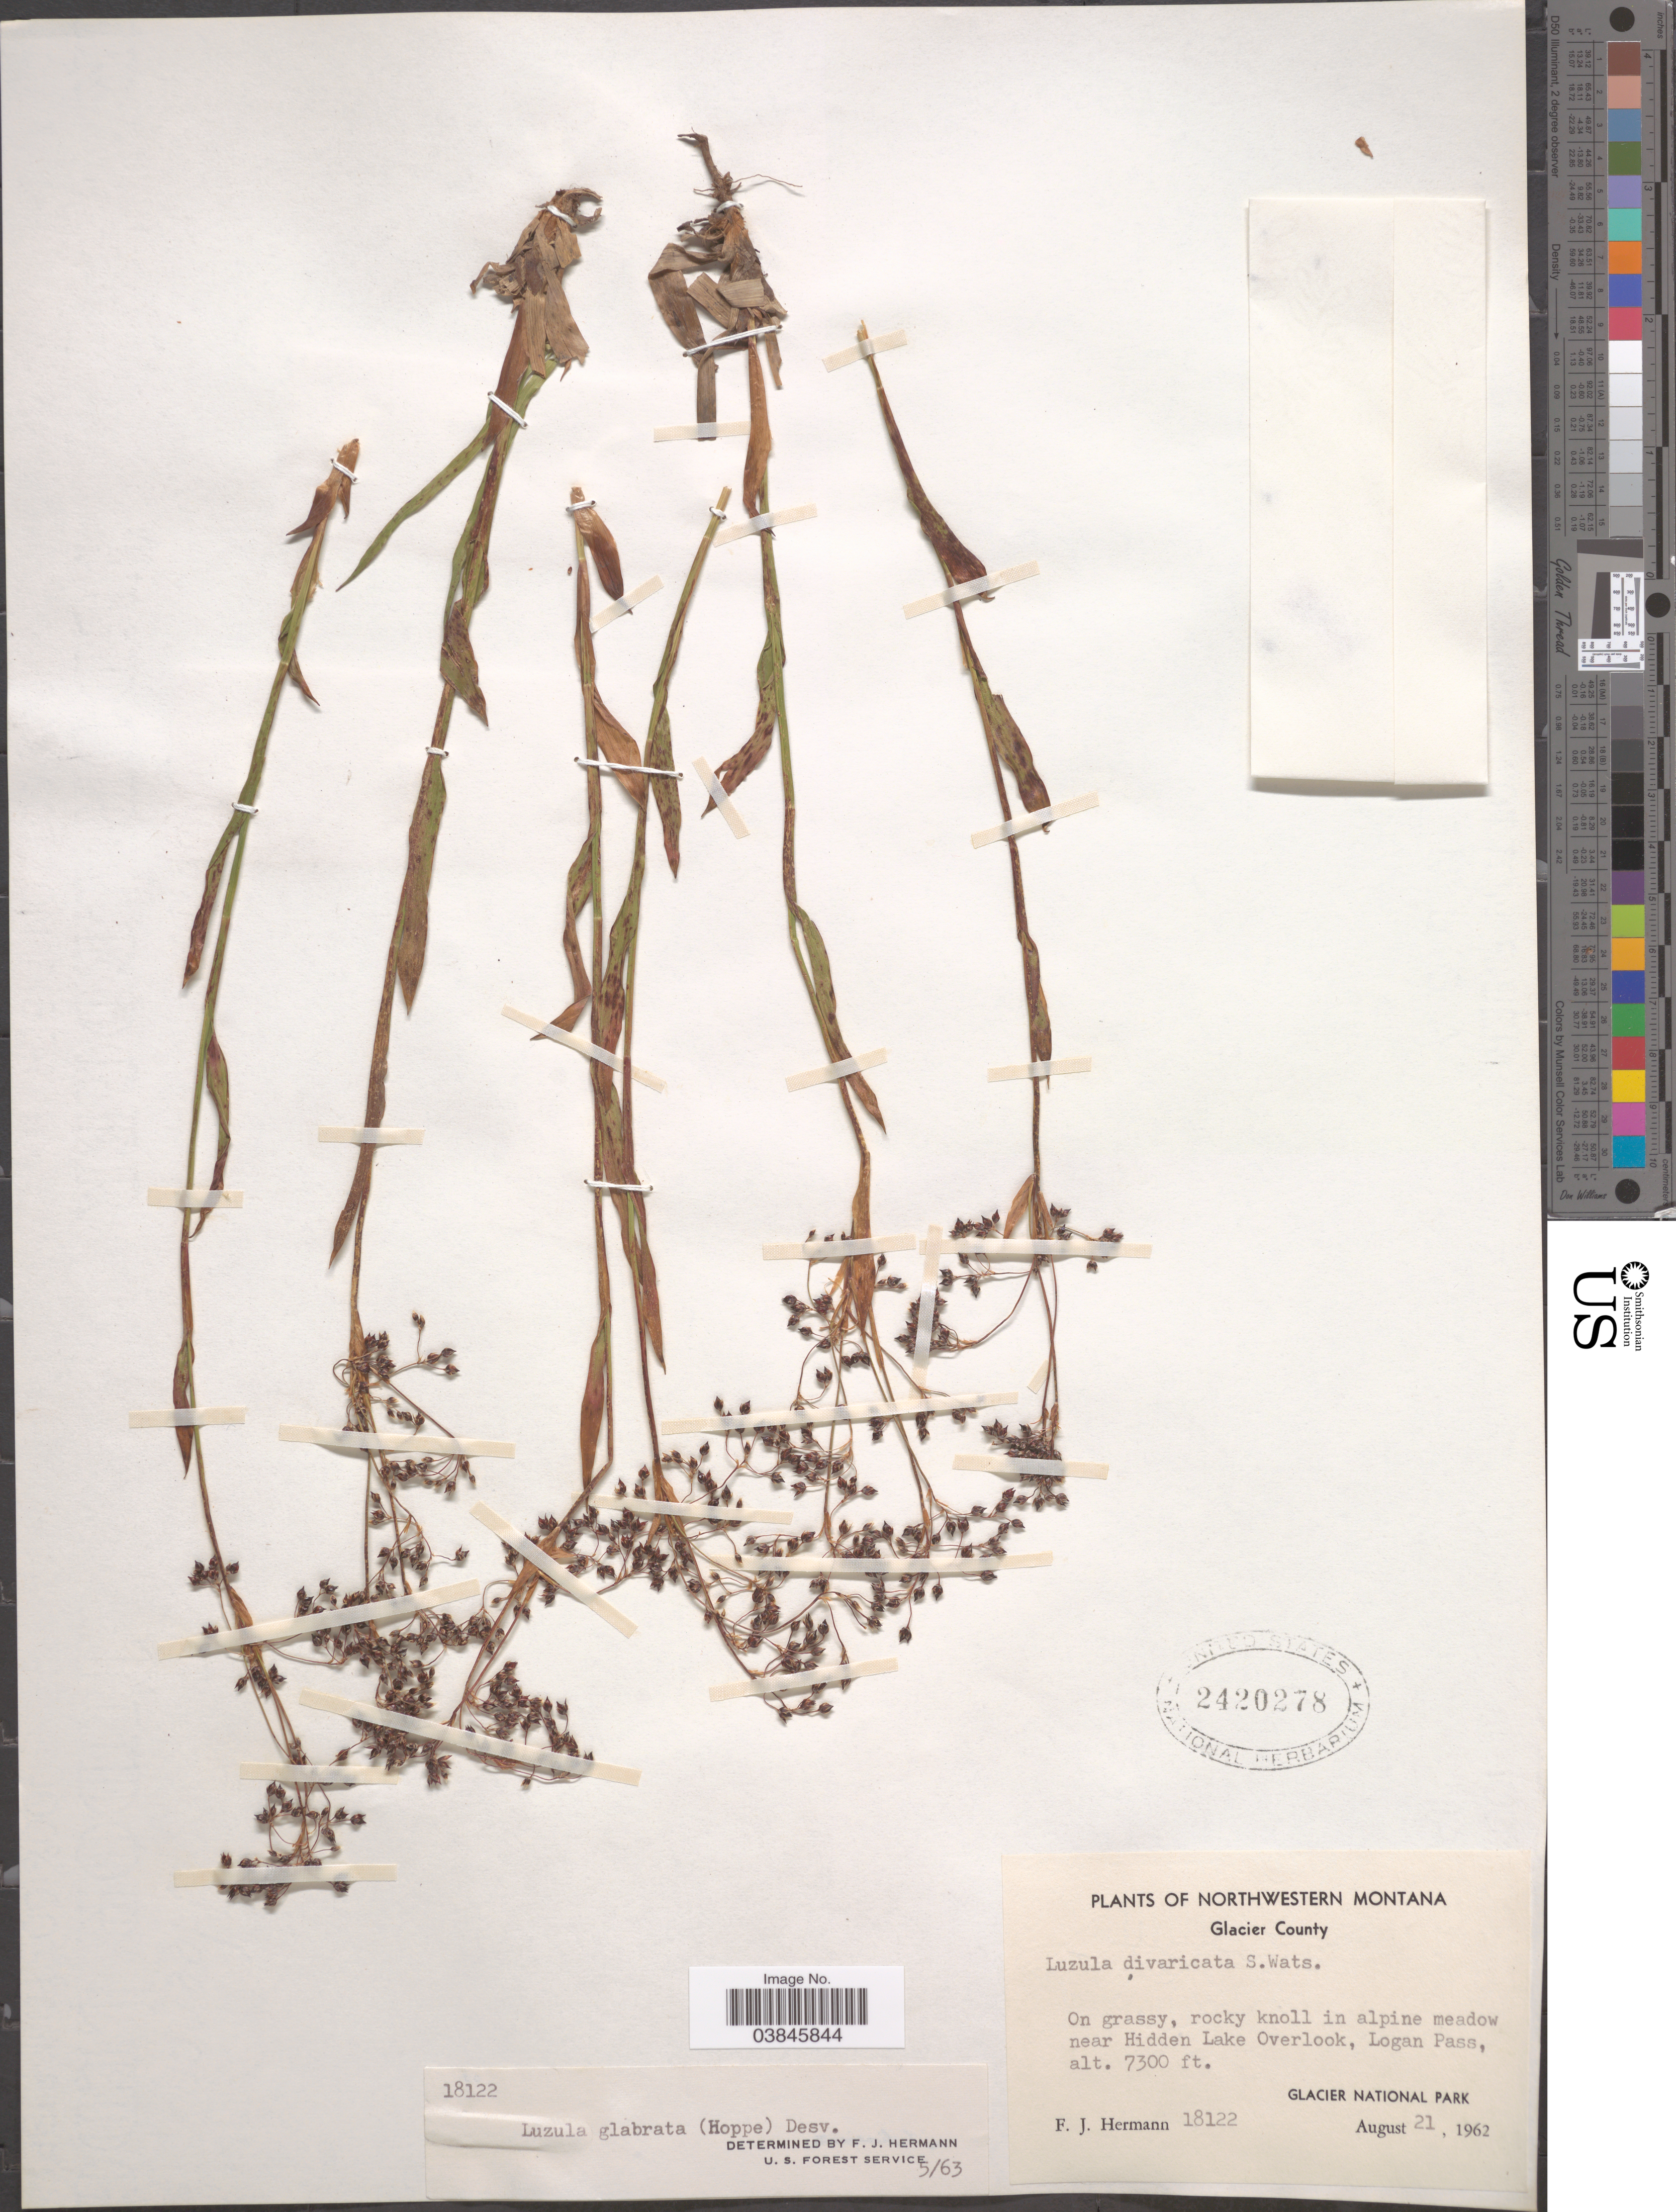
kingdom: Plantae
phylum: Tracheophyta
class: Liliopsida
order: Poales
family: Juncaceae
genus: Luzula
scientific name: Luzula glabrata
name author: (Hoppe) Desv.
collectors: F. J. Hermann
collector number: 18122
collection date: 1962-08-21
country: United States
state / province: Montana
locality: Northwestern Montana. Glacier County. Near Hidden Lake Overlook, Logan Pass. Glacier National Park.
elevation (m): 2225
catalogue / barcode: US 2420278